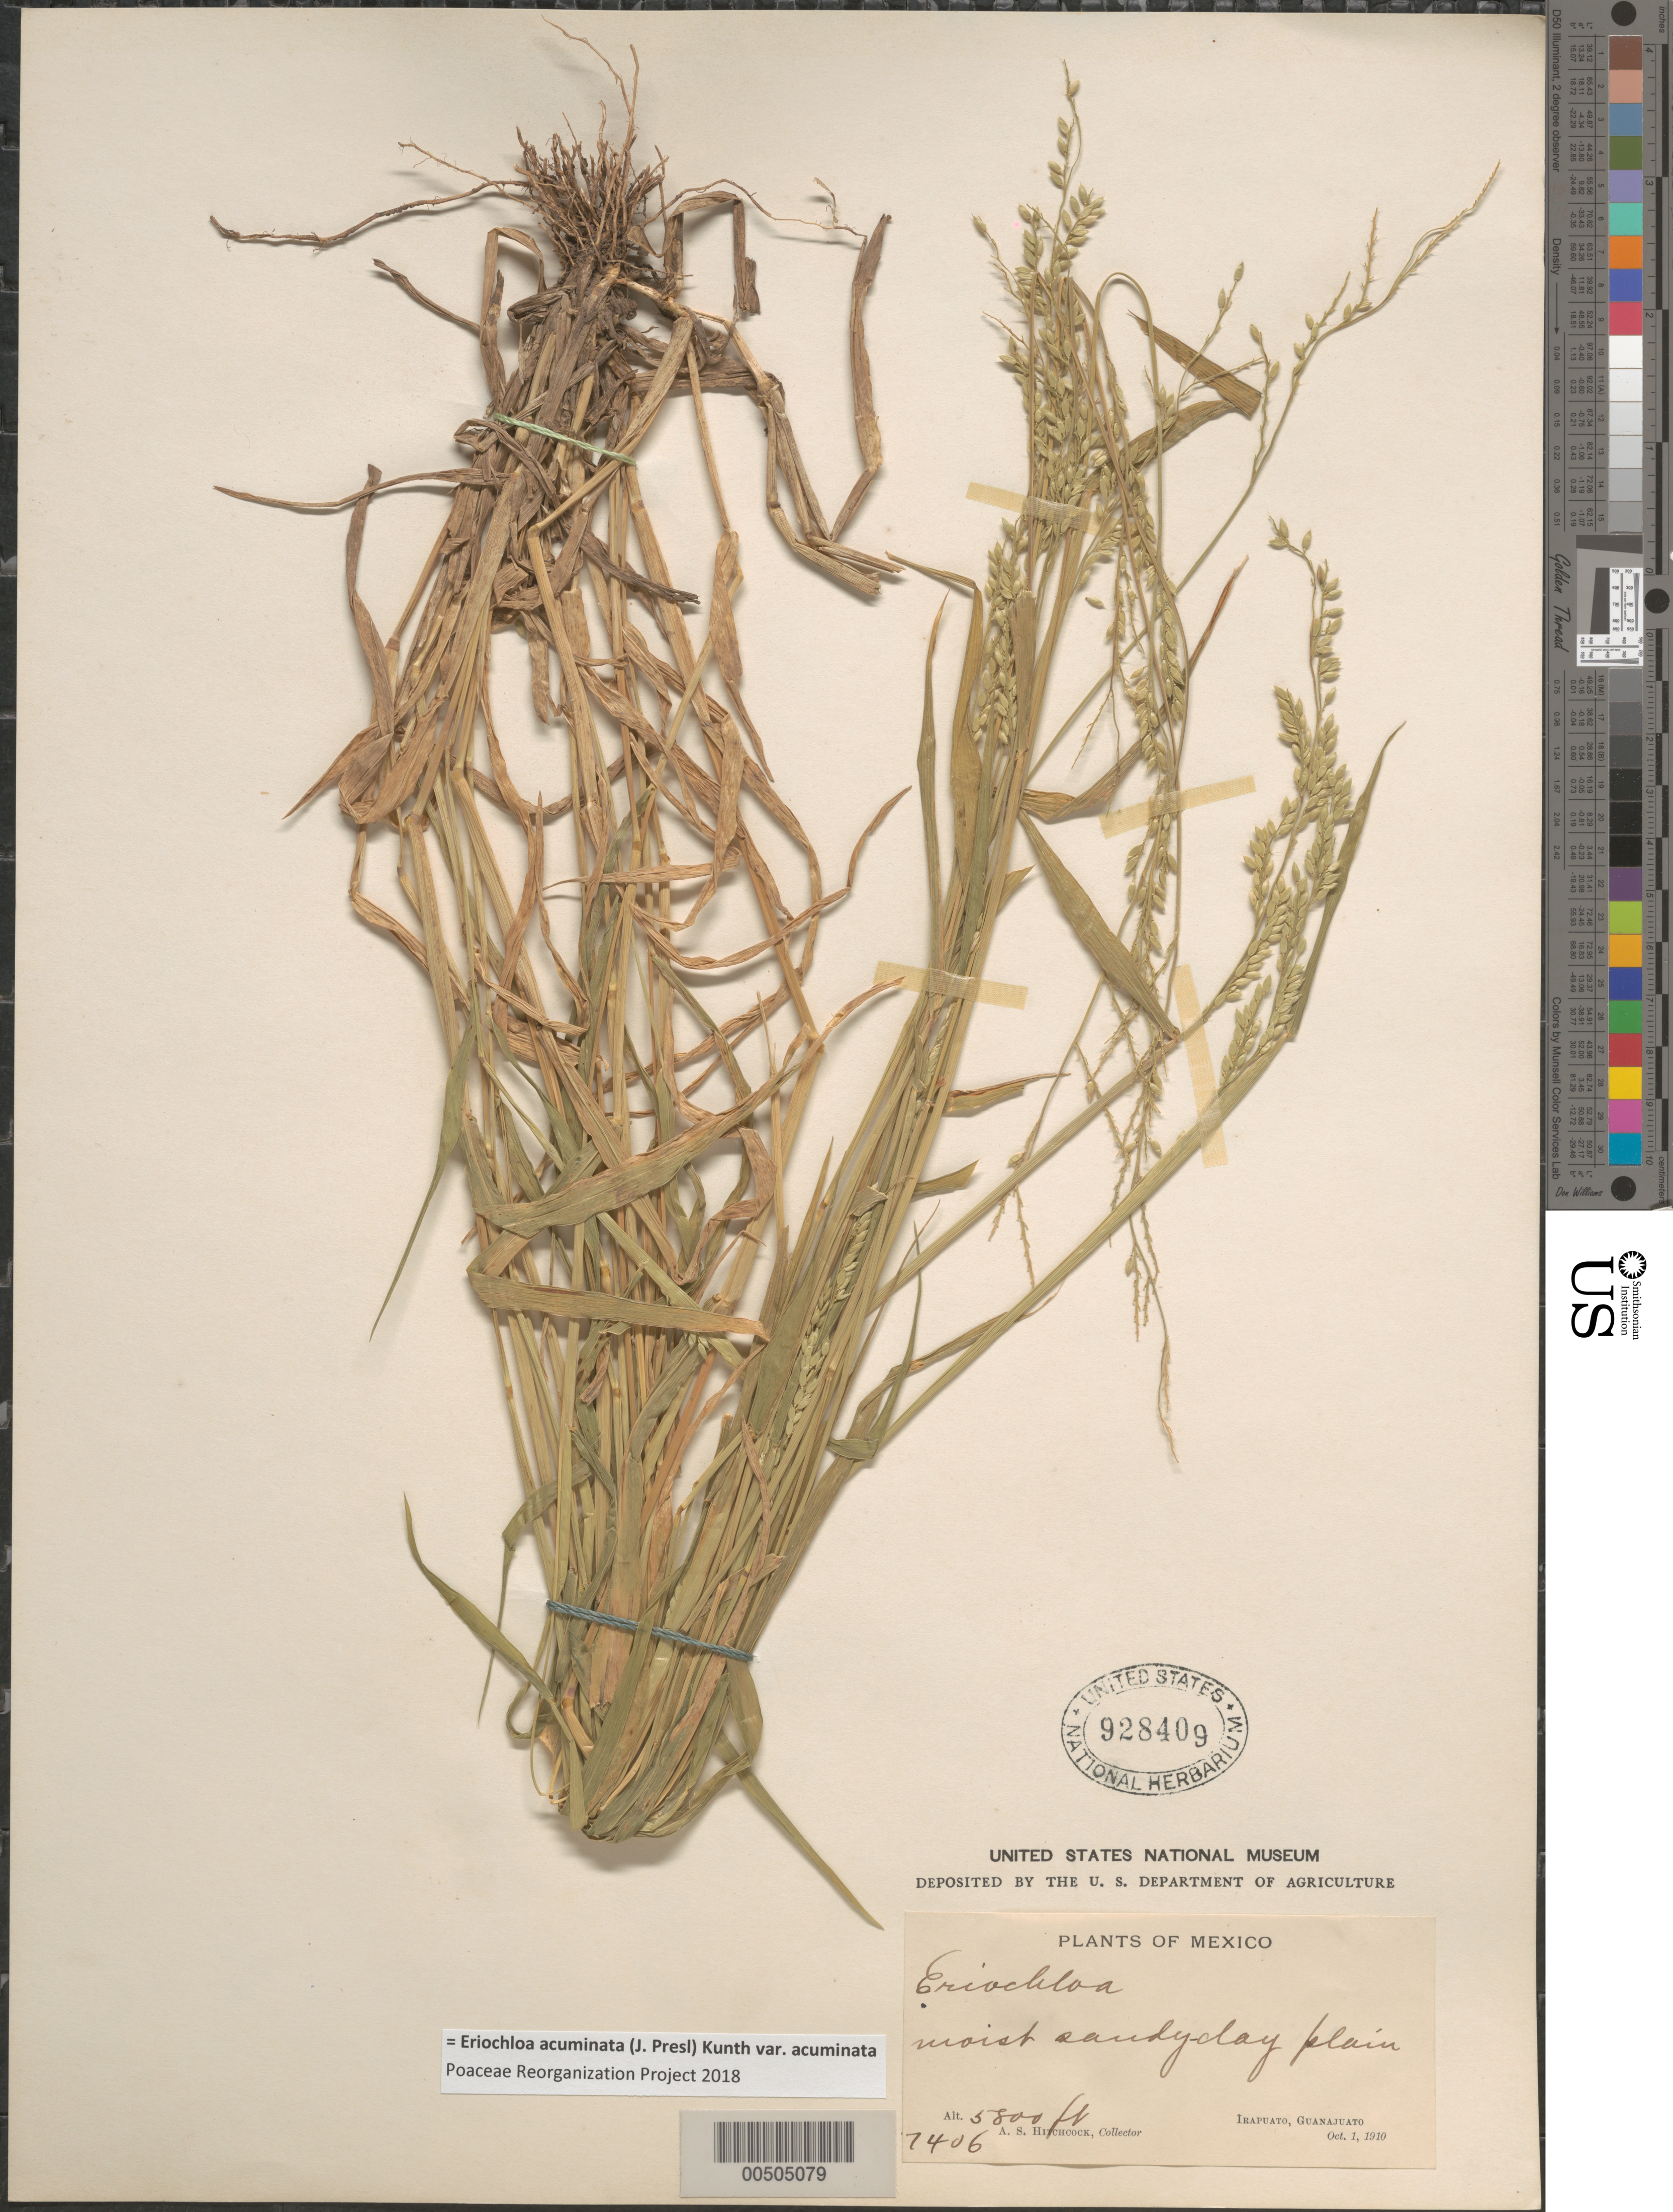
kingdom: Plantae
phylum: Tracheophyta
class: Liliopsida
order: Poales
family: Poaceae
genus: Eriochloa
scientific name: Eriochloa acuminata var. acuminata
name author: (J. Presl) Kunth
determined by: Poaceae Reorganization Project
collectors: A. S. Hitchcock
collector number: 7406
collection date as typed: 1 Oct 1910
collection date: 1910-10-01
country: Mexico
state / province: Guanajuato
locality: Irapuato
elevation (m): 1768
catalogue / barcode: US 928409